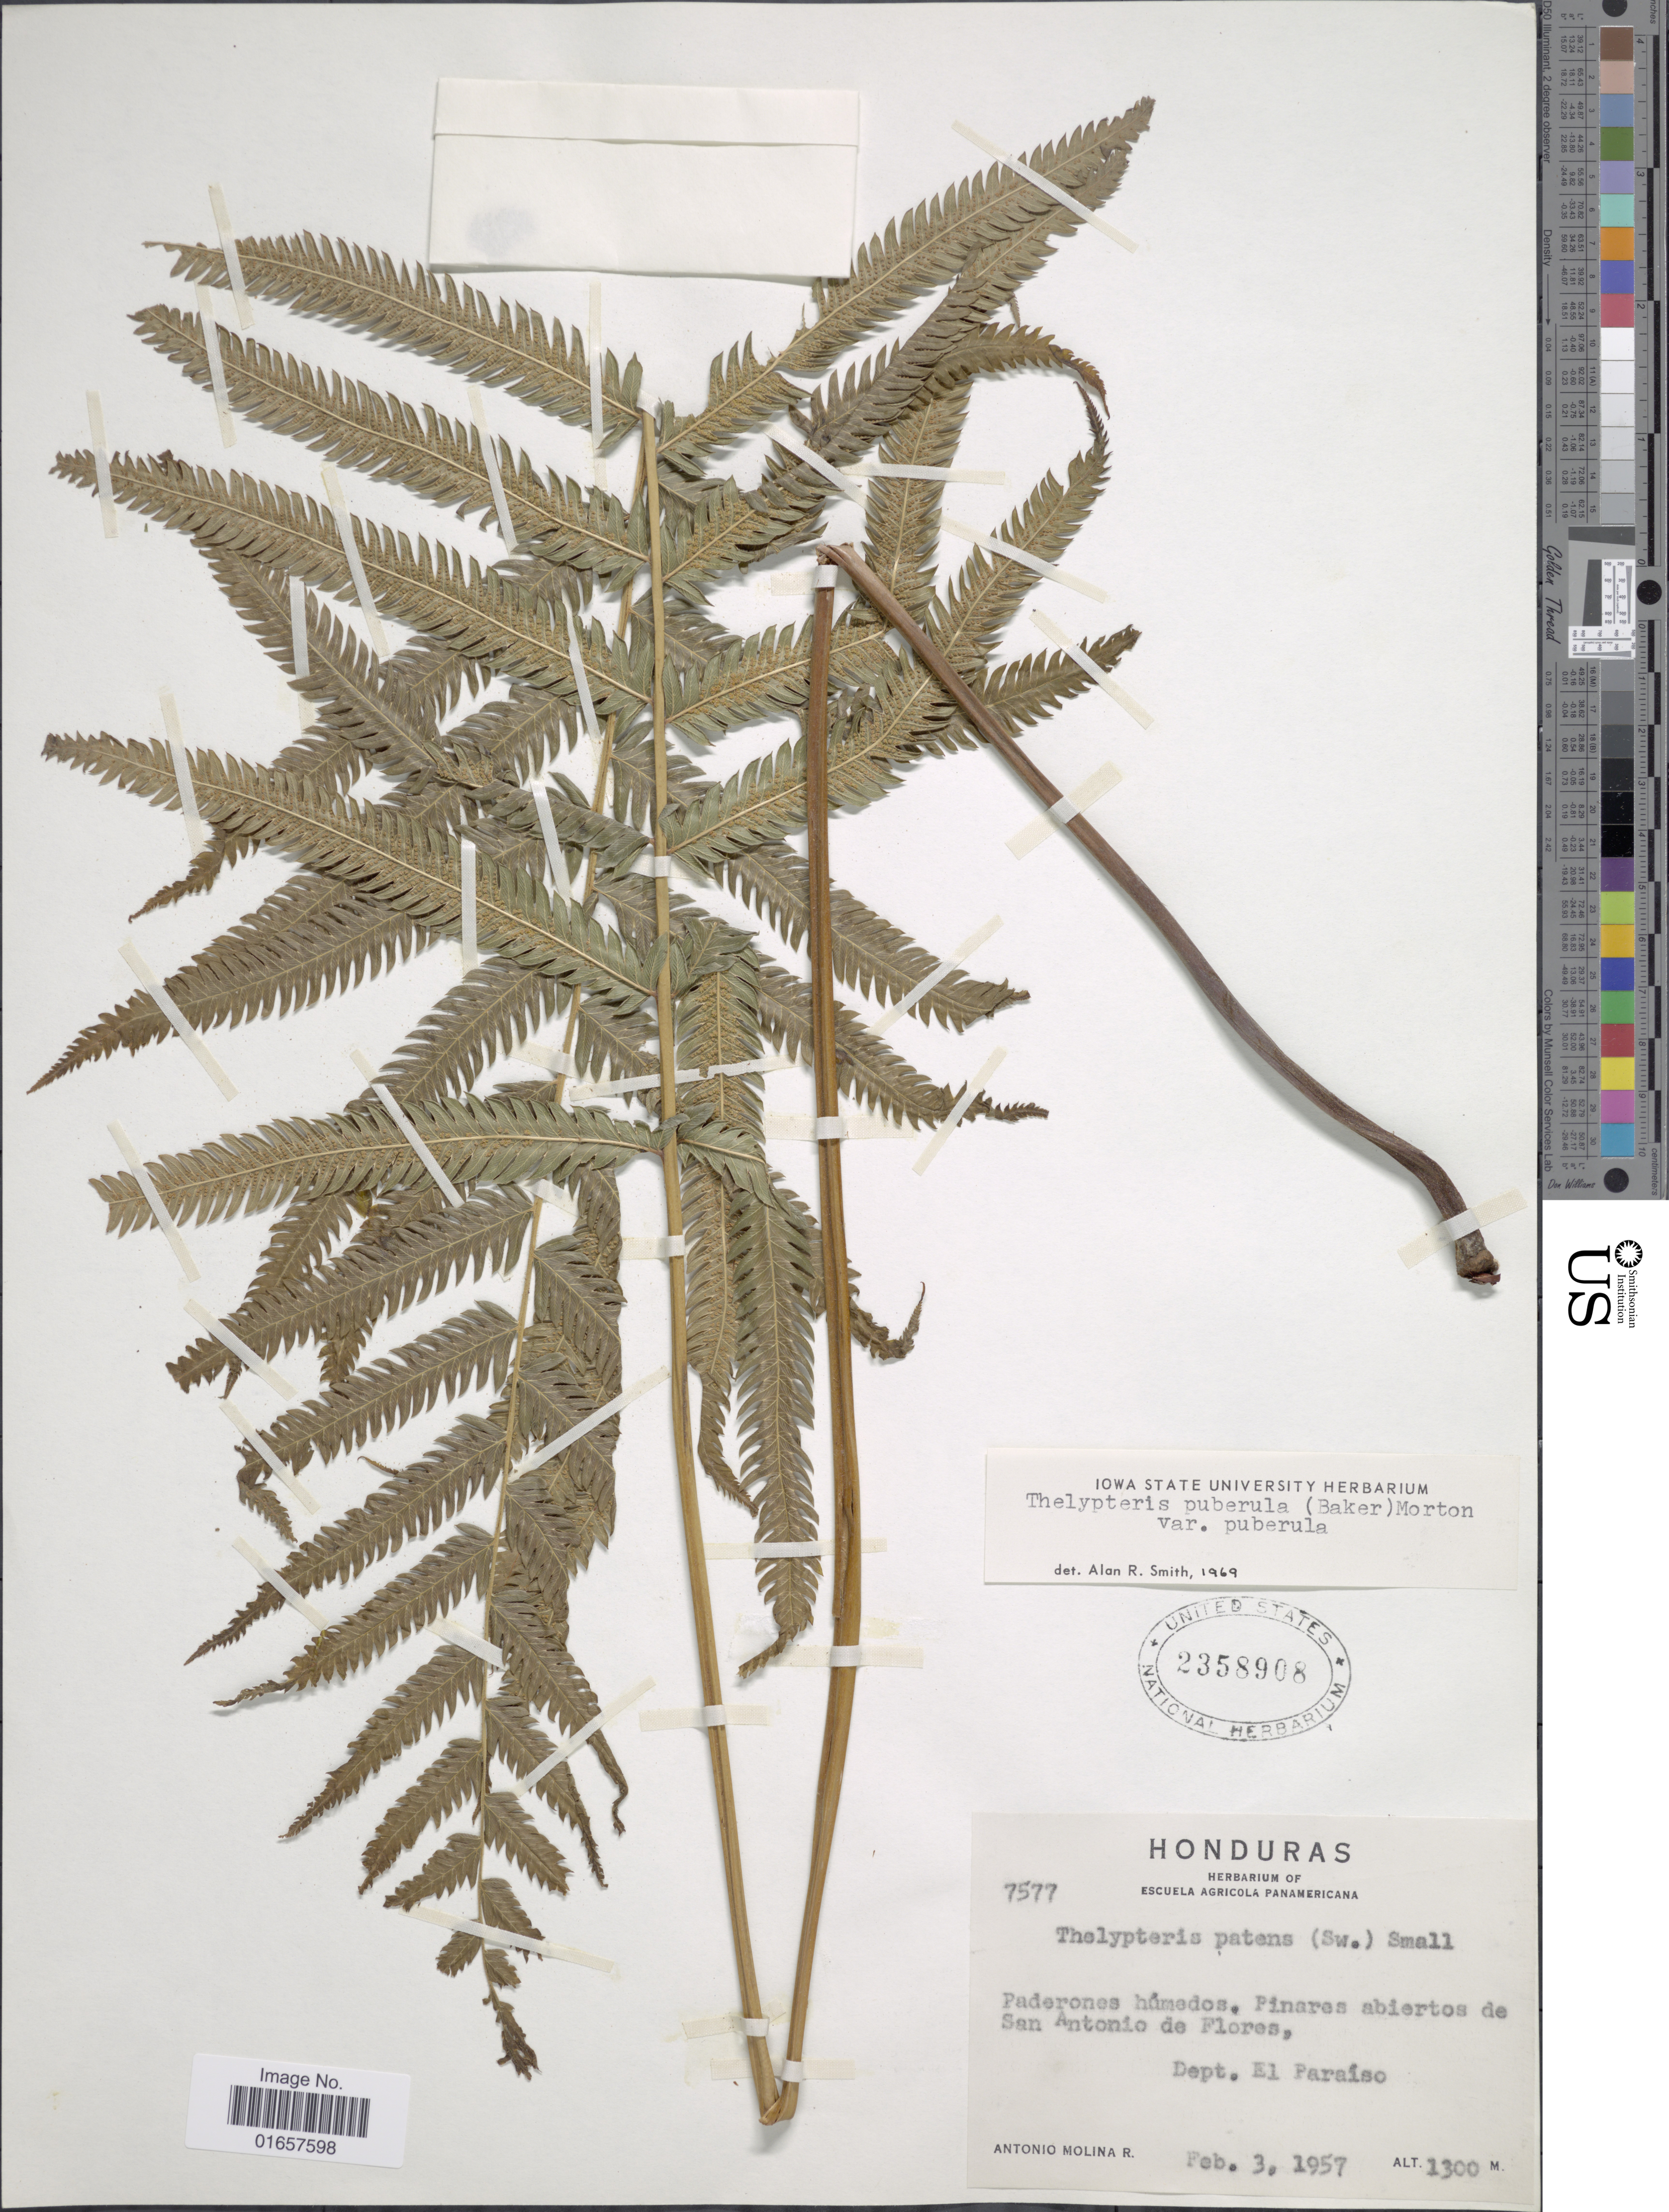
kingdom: Plantae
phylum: Tracheophyta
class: Polypodiopsida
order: Polypodiales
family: Thelypteridaceae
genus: Christella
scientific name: Christella puberula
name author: (Baker) Á. Löve & D. Löve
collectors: A. Molina R.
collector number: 7577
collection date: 1957-02-03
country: Honduras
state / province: El Paraíso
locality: Honduras, Paderones húmedos. Finares abiertos de San Antonio de Flores, Dept. El Paraíso.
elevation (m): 1300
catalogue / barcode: US 2358908